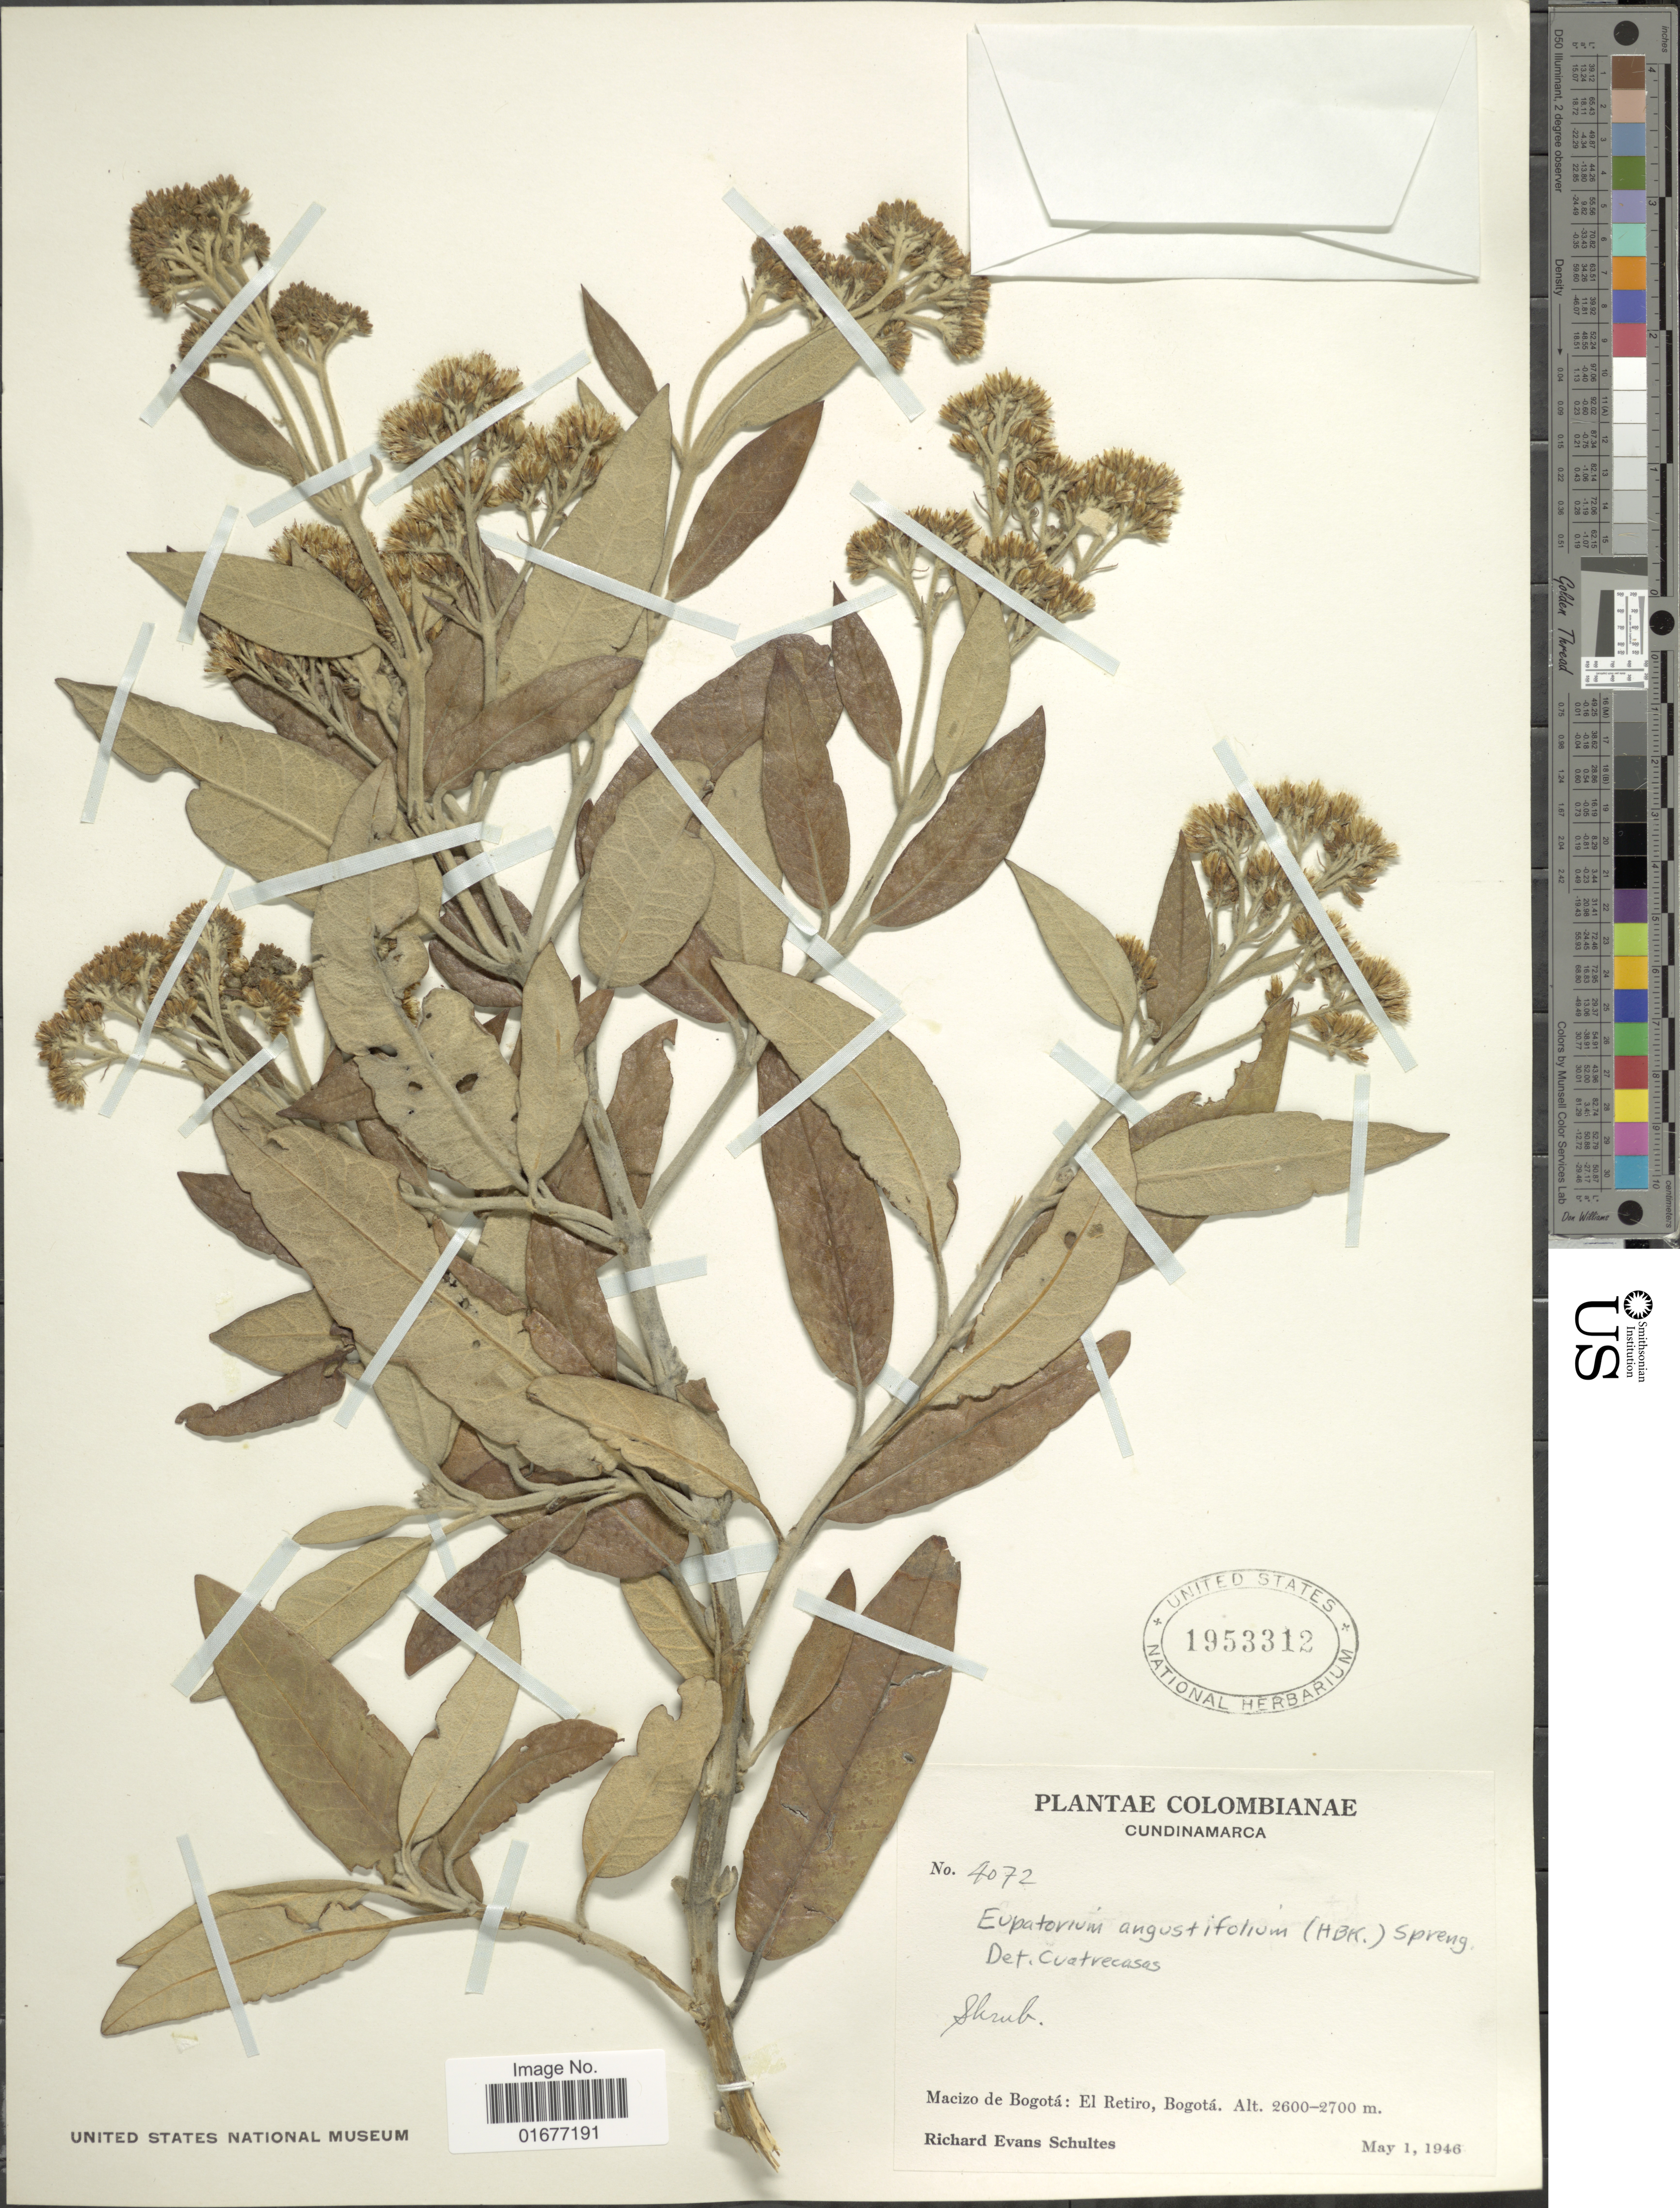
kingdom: Plantae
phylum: Tracheophyta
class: Magnoliopsida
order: Asterales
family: Asteraceae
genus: Ageratina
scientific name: Ageratina angustifolia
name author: (Kunth) R.M. King & H. Rob.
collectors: R. E. Schultes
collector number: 4072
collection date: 1946-05-01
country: Colombia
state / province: Bogota D.C.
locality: Macizo de Bogota: El Retiro, Bogota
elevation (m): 2600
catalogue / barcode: US 1953312